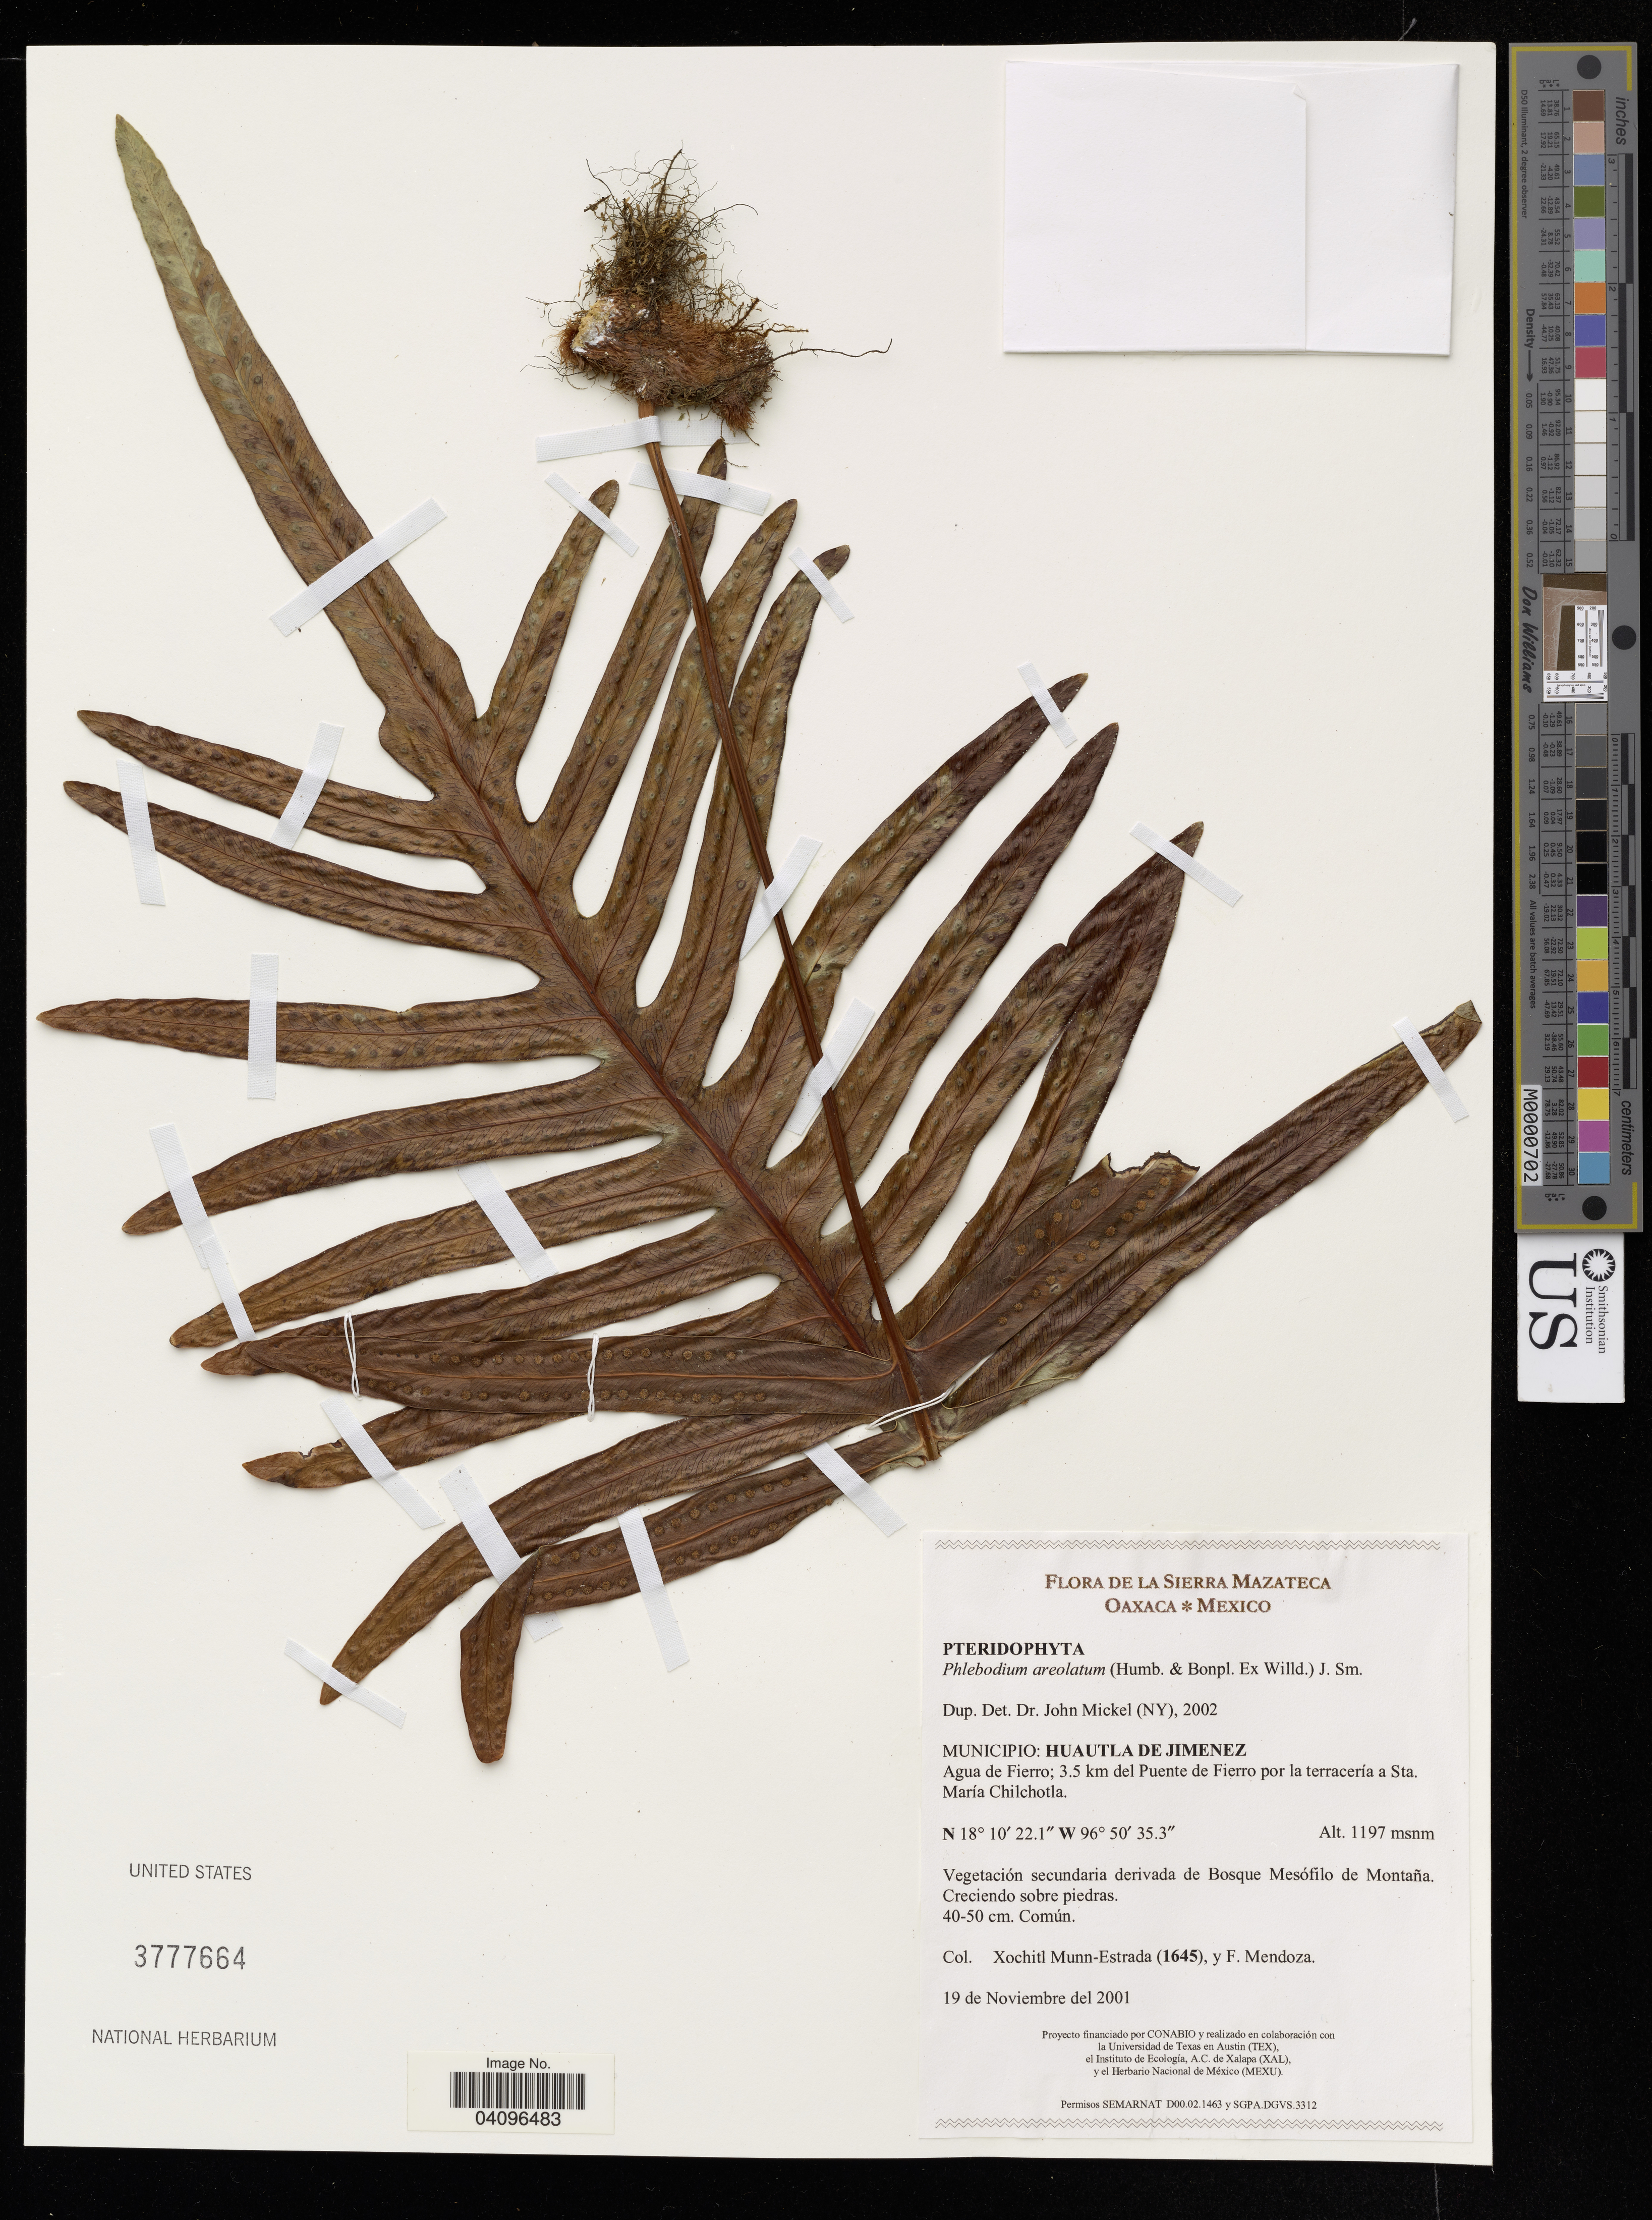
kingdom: Plantae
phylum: Tracheophyta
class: Polypodiopsida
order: Polypodiales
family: Polypodiaceae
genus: Phlebodium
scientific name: Phlebodium areolatum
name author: (Humb. & Bonap. ex Willd.) J. Sm.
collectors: X. Munn-Estrada & F. Mendoza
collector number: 1645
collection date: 2001-11-19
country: Mexico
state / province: Oaxaca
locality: Sierra Mazateca, Municipio: Huatla de Jimenez, Agua de Fierro; 3.5 km del Puente de Fierro por la terraciería a Sta. María Chilchotla.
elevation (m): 1197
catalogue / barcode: US 3777664